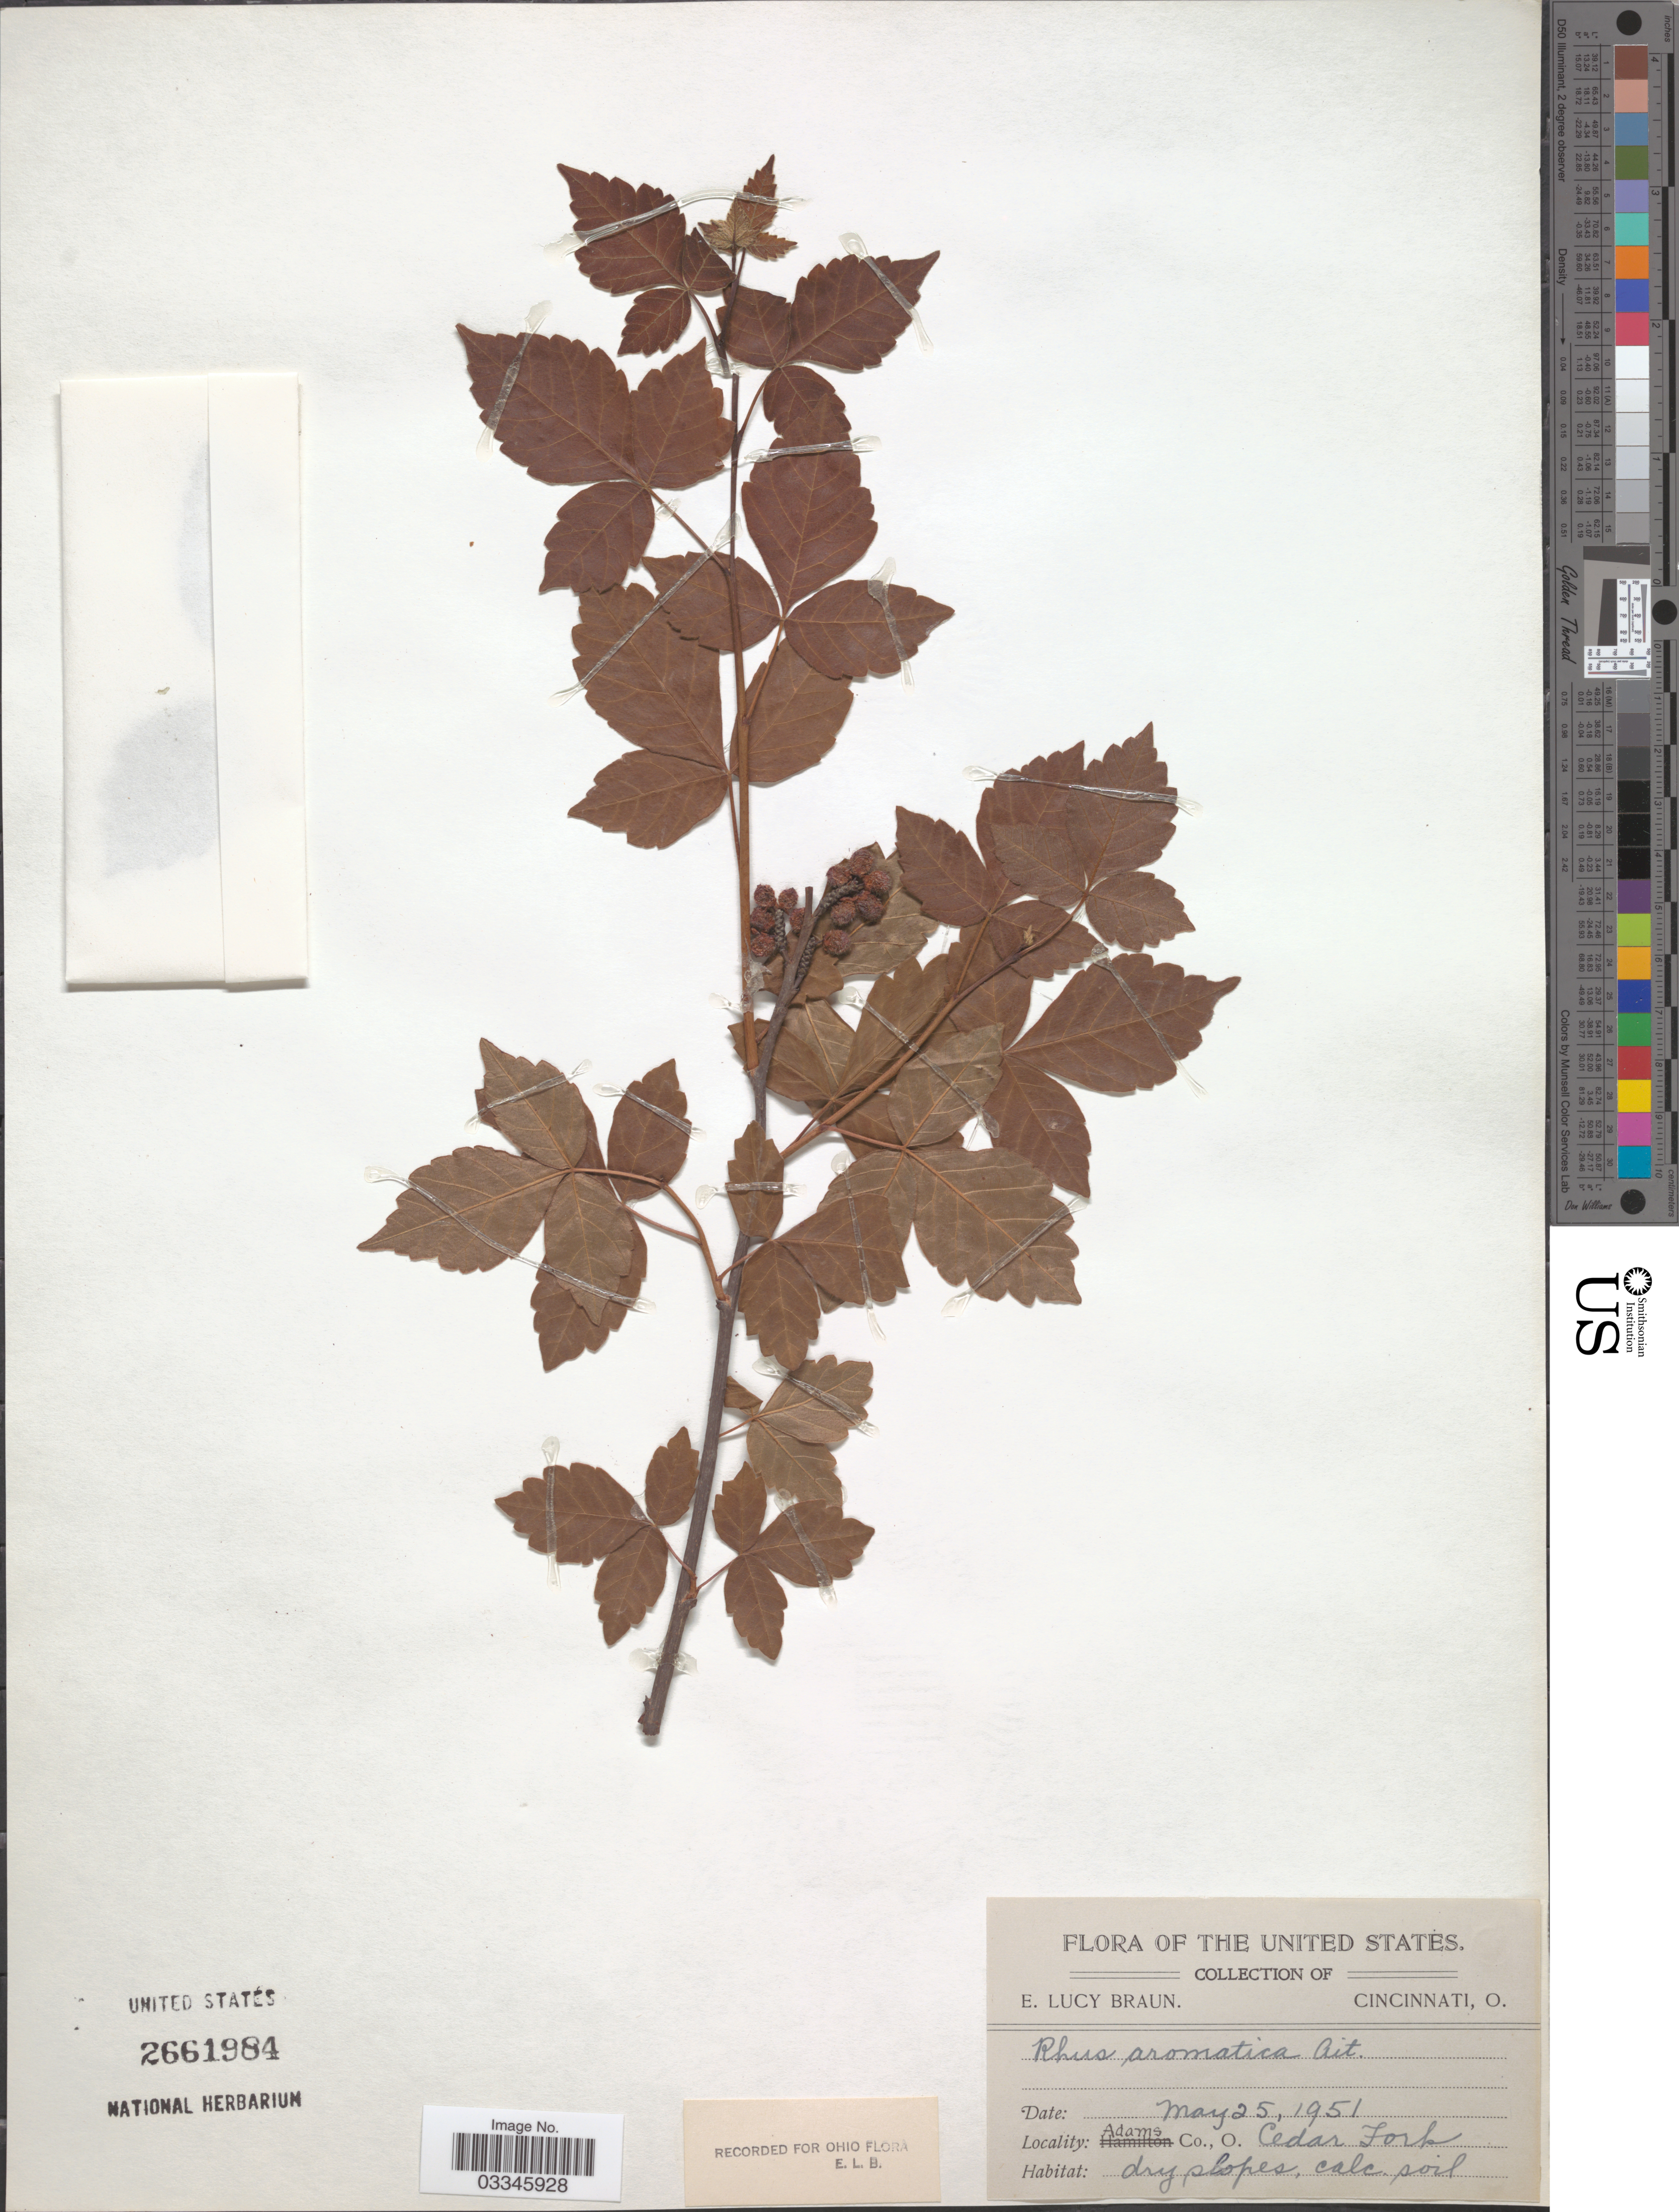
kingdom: Plantae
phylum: Tracheophyta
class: Magnoliopsida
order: Sapindales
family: Anacardiaceae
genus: Rhus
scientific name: Rhus crenata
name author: Thunb.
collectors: E. L. Braun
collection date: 1951-05-25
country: United States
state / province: Ohio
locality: Adams Co., Cedar Fork.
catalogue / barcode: US 2661984